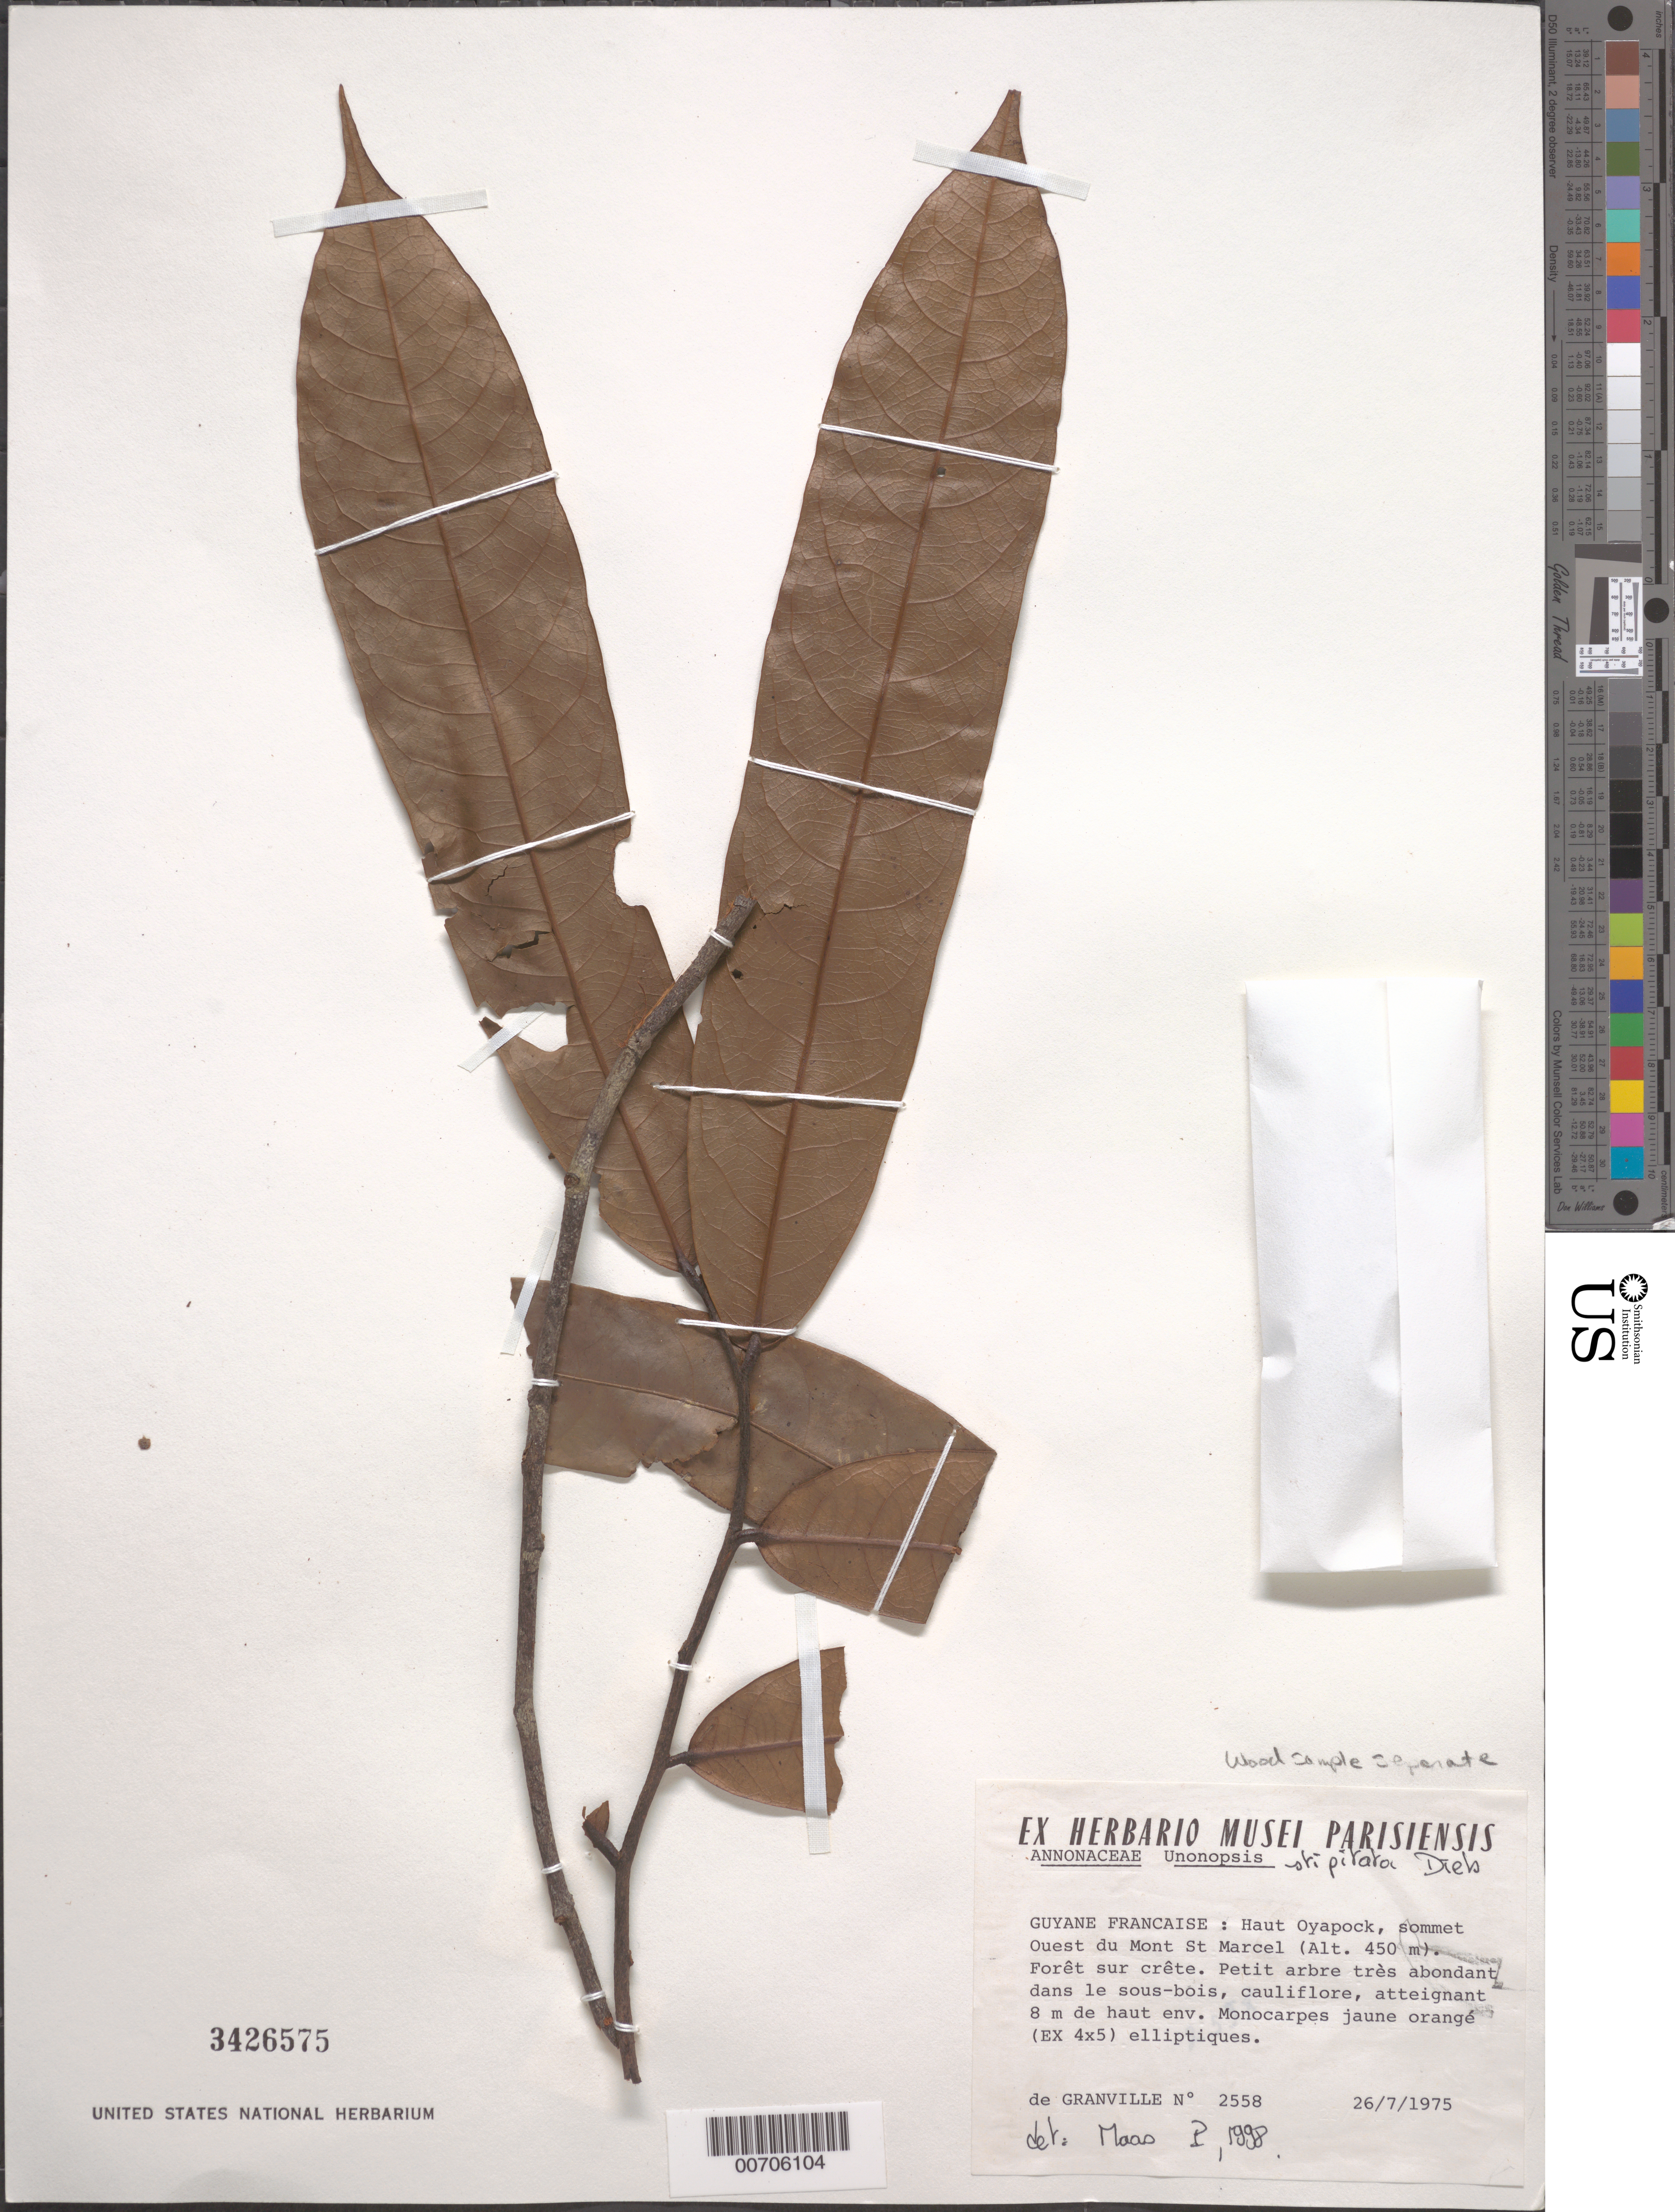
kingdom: Plantae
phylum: Tracheophyta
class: Magnoliopsida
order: Magnoliales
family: Annonaceae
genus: Unonopsis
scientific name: Unonopsis stipitata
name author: Diels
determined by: Maas, Paul J. M.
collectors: J.-J. de Granville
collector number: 2558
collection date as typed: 26-Jul-75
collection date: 1975-07-26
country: French Guiana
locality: Haut Oyapock, Mt. St. Marcel, sommet W du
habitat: Summit forest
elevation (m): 450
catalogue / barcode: US 3426575